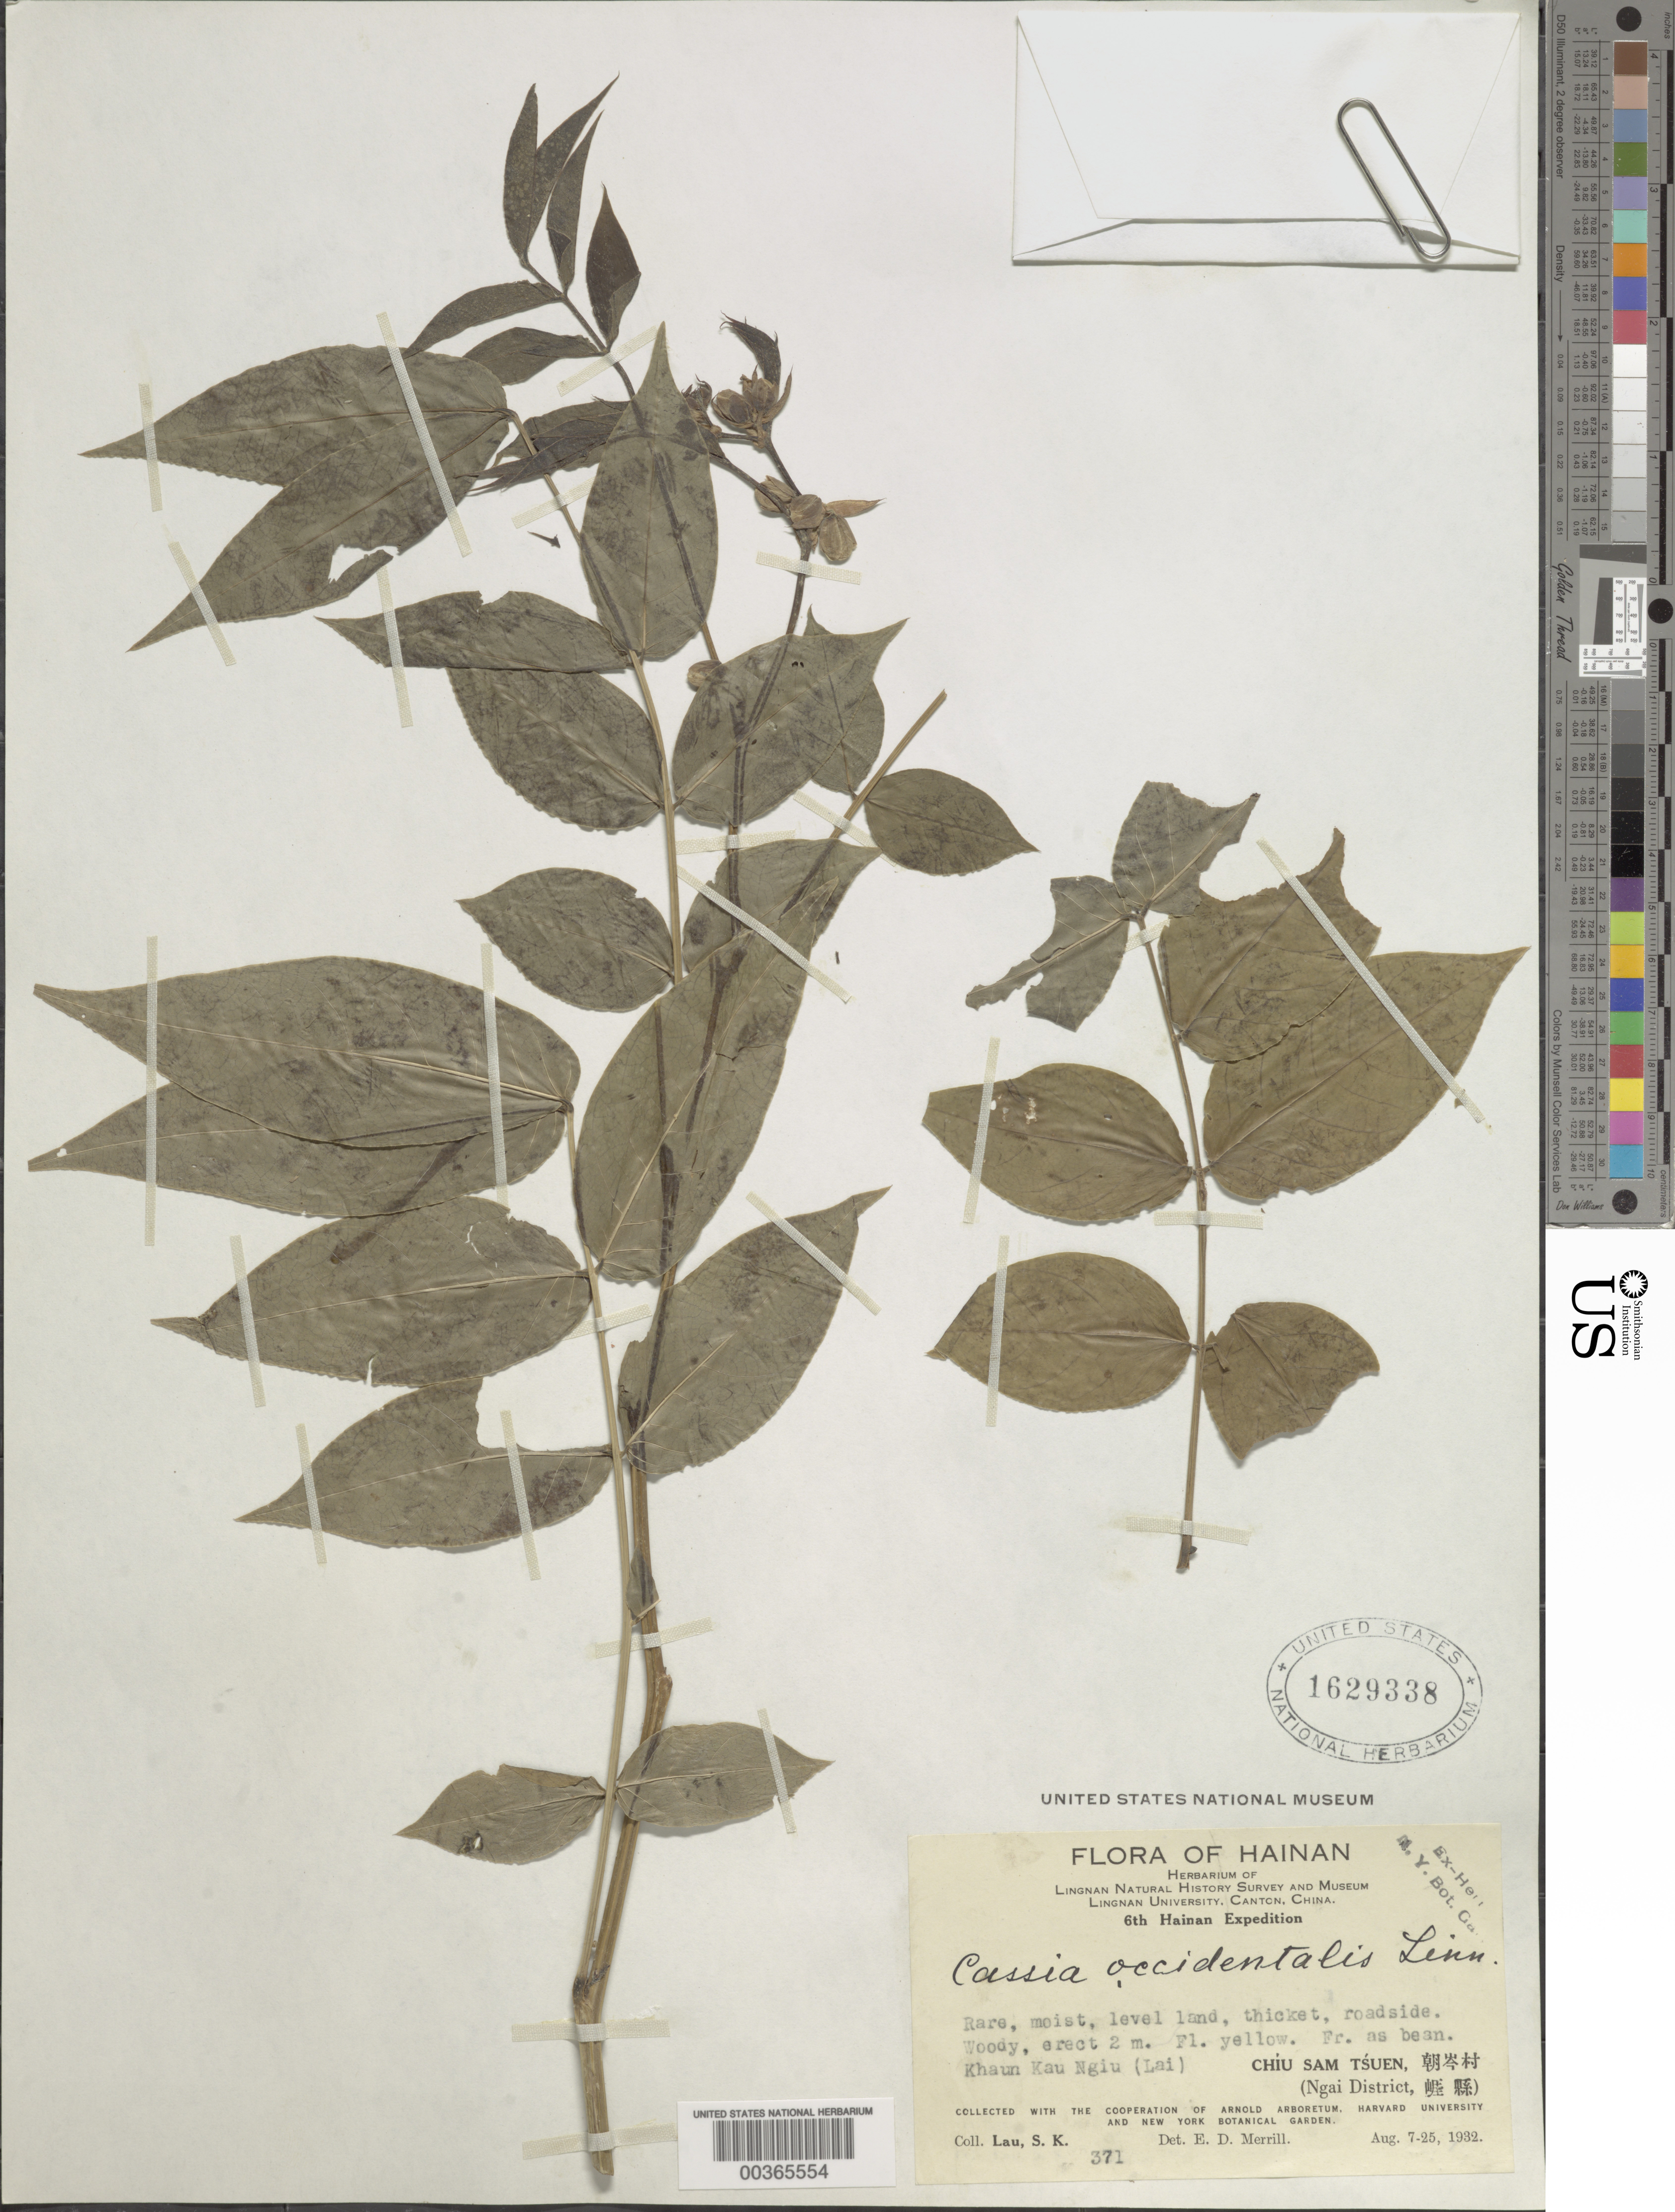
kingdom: Plantae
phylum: Tracheophyta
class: Magnoliopsida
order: Fabales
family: Fabaceae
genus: Senna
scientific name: Senna occidentalis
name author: (L.) Link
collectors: S. K. Lau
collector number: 371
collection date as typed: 07 Aug 1932 to 25 Aug 1932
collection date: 1932-08-07/1932-08-25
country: China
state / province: Hainan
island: Hainan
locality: Khaun kau ngiu (lai); chiu sam tsuen; ngai dist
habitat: Moist, level land, thicket, roadside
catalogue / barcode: US 1629338